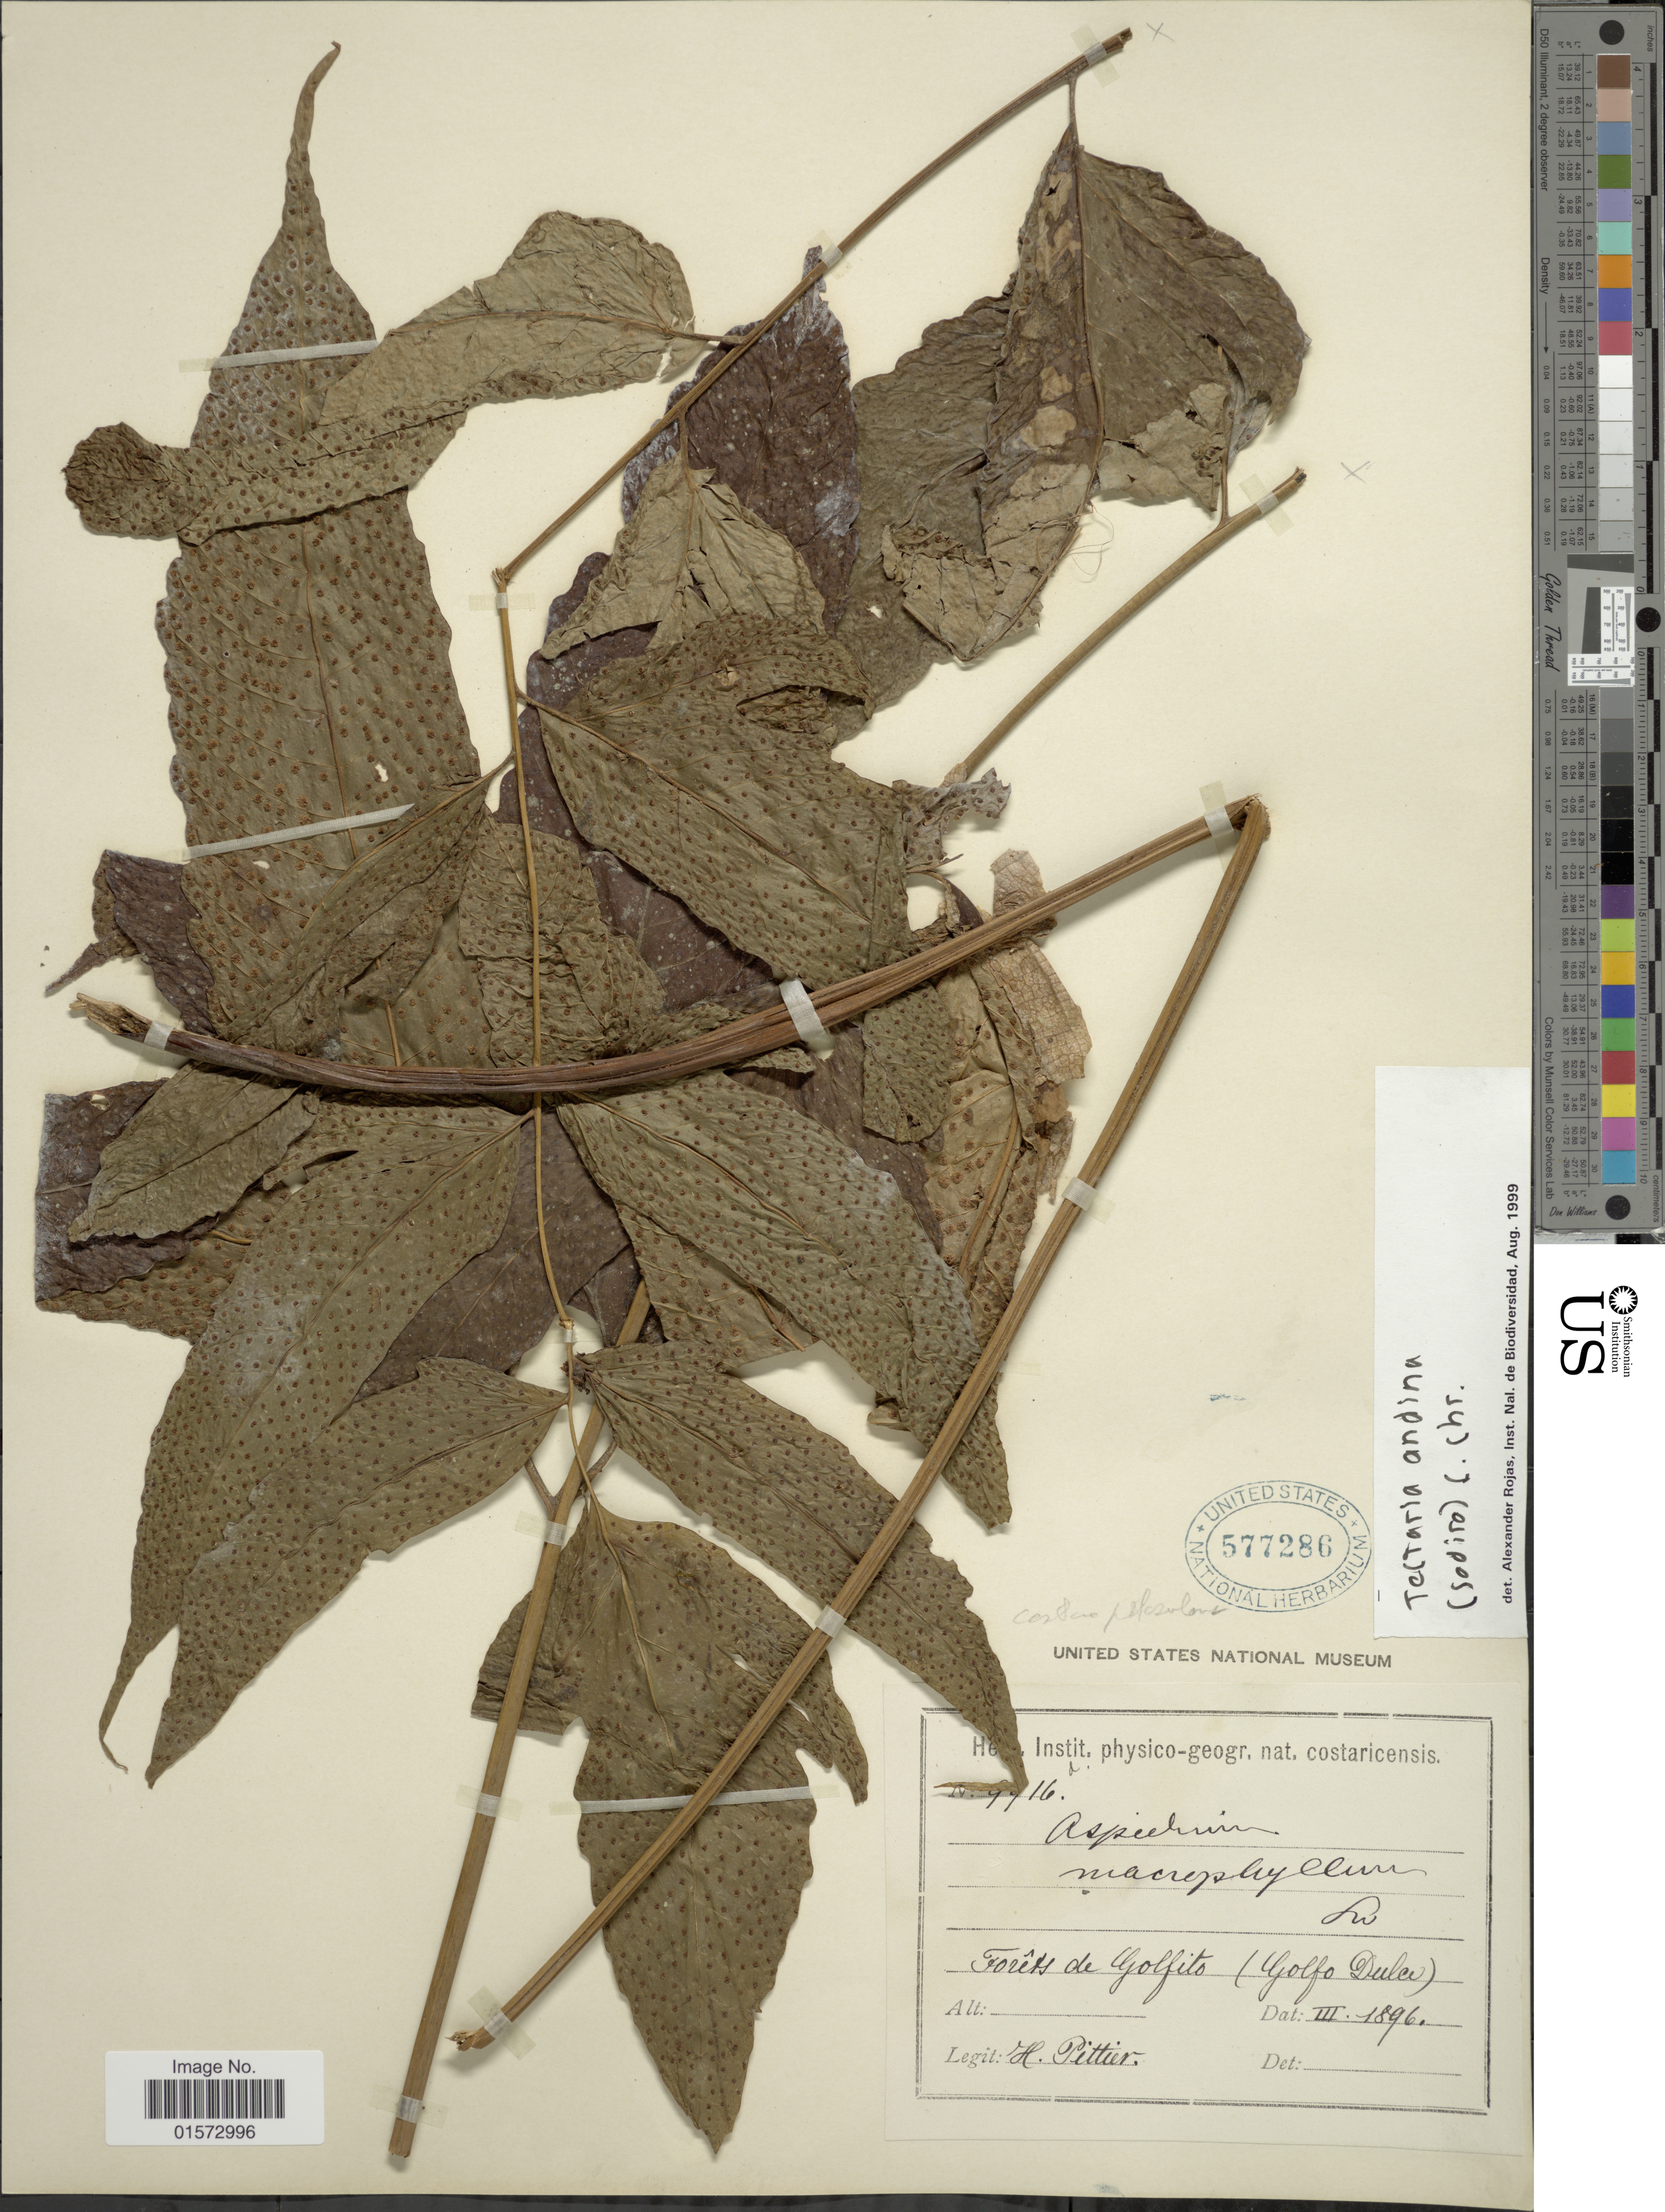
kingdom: Plantae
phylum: Tracheophyta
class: Polypodiopsida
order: Polypodiales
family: Tectariaceae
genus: Tectaria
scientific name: Tectaria andina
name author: (Baker) C. Chr.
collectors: H. F. Pittier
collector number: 9916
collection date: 1896-03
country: Costa Rica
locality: Forêts de Golfito (Golfo Dulce)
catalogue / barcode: US 577286